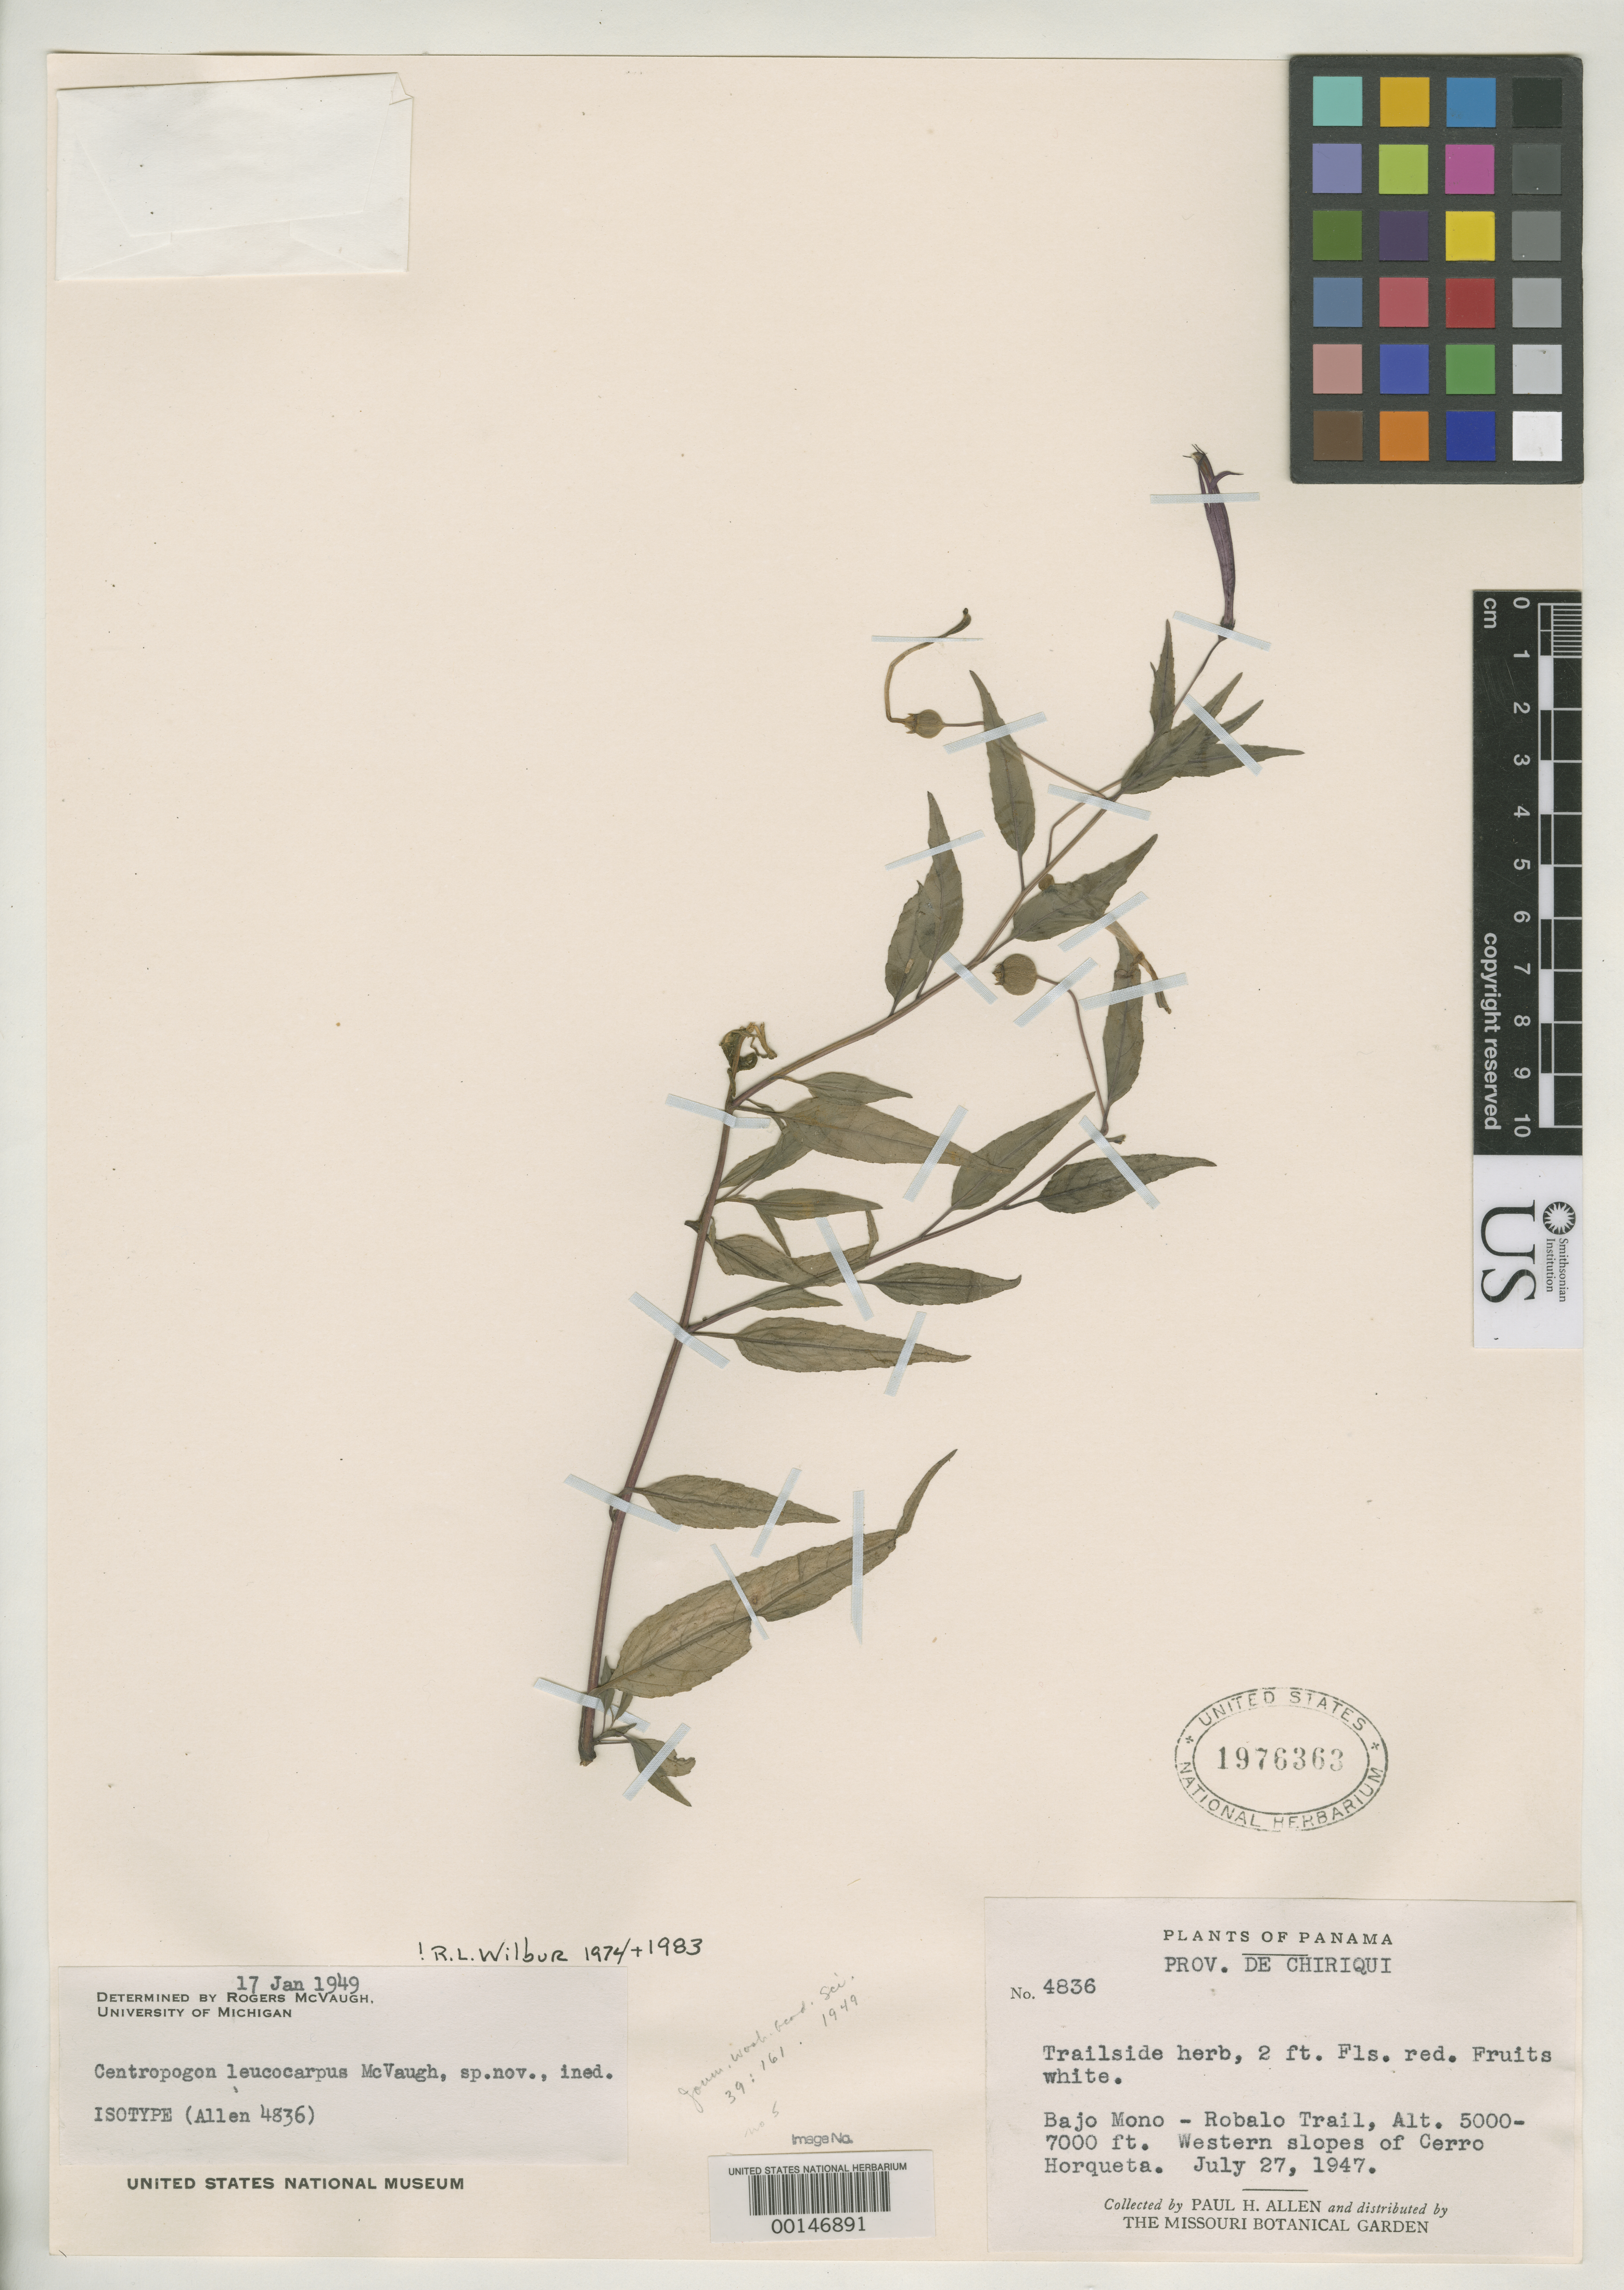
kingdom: Plantae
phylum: Tracheophyta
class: Magnoliopsida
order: Asterales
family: Campanulaceae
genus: Centropogon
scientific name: Centropogon leucocarpus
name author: McVaugh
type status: Isotype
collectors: P. H. Allen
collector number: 4836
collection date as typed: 27 Jul 1947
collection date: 1947-07-27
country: Panama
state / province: Chiriquí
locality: Bajo Mono-Robalo Trail, W slopes of Cerro Horqueta.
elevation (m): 1524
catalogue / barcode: US 1976363